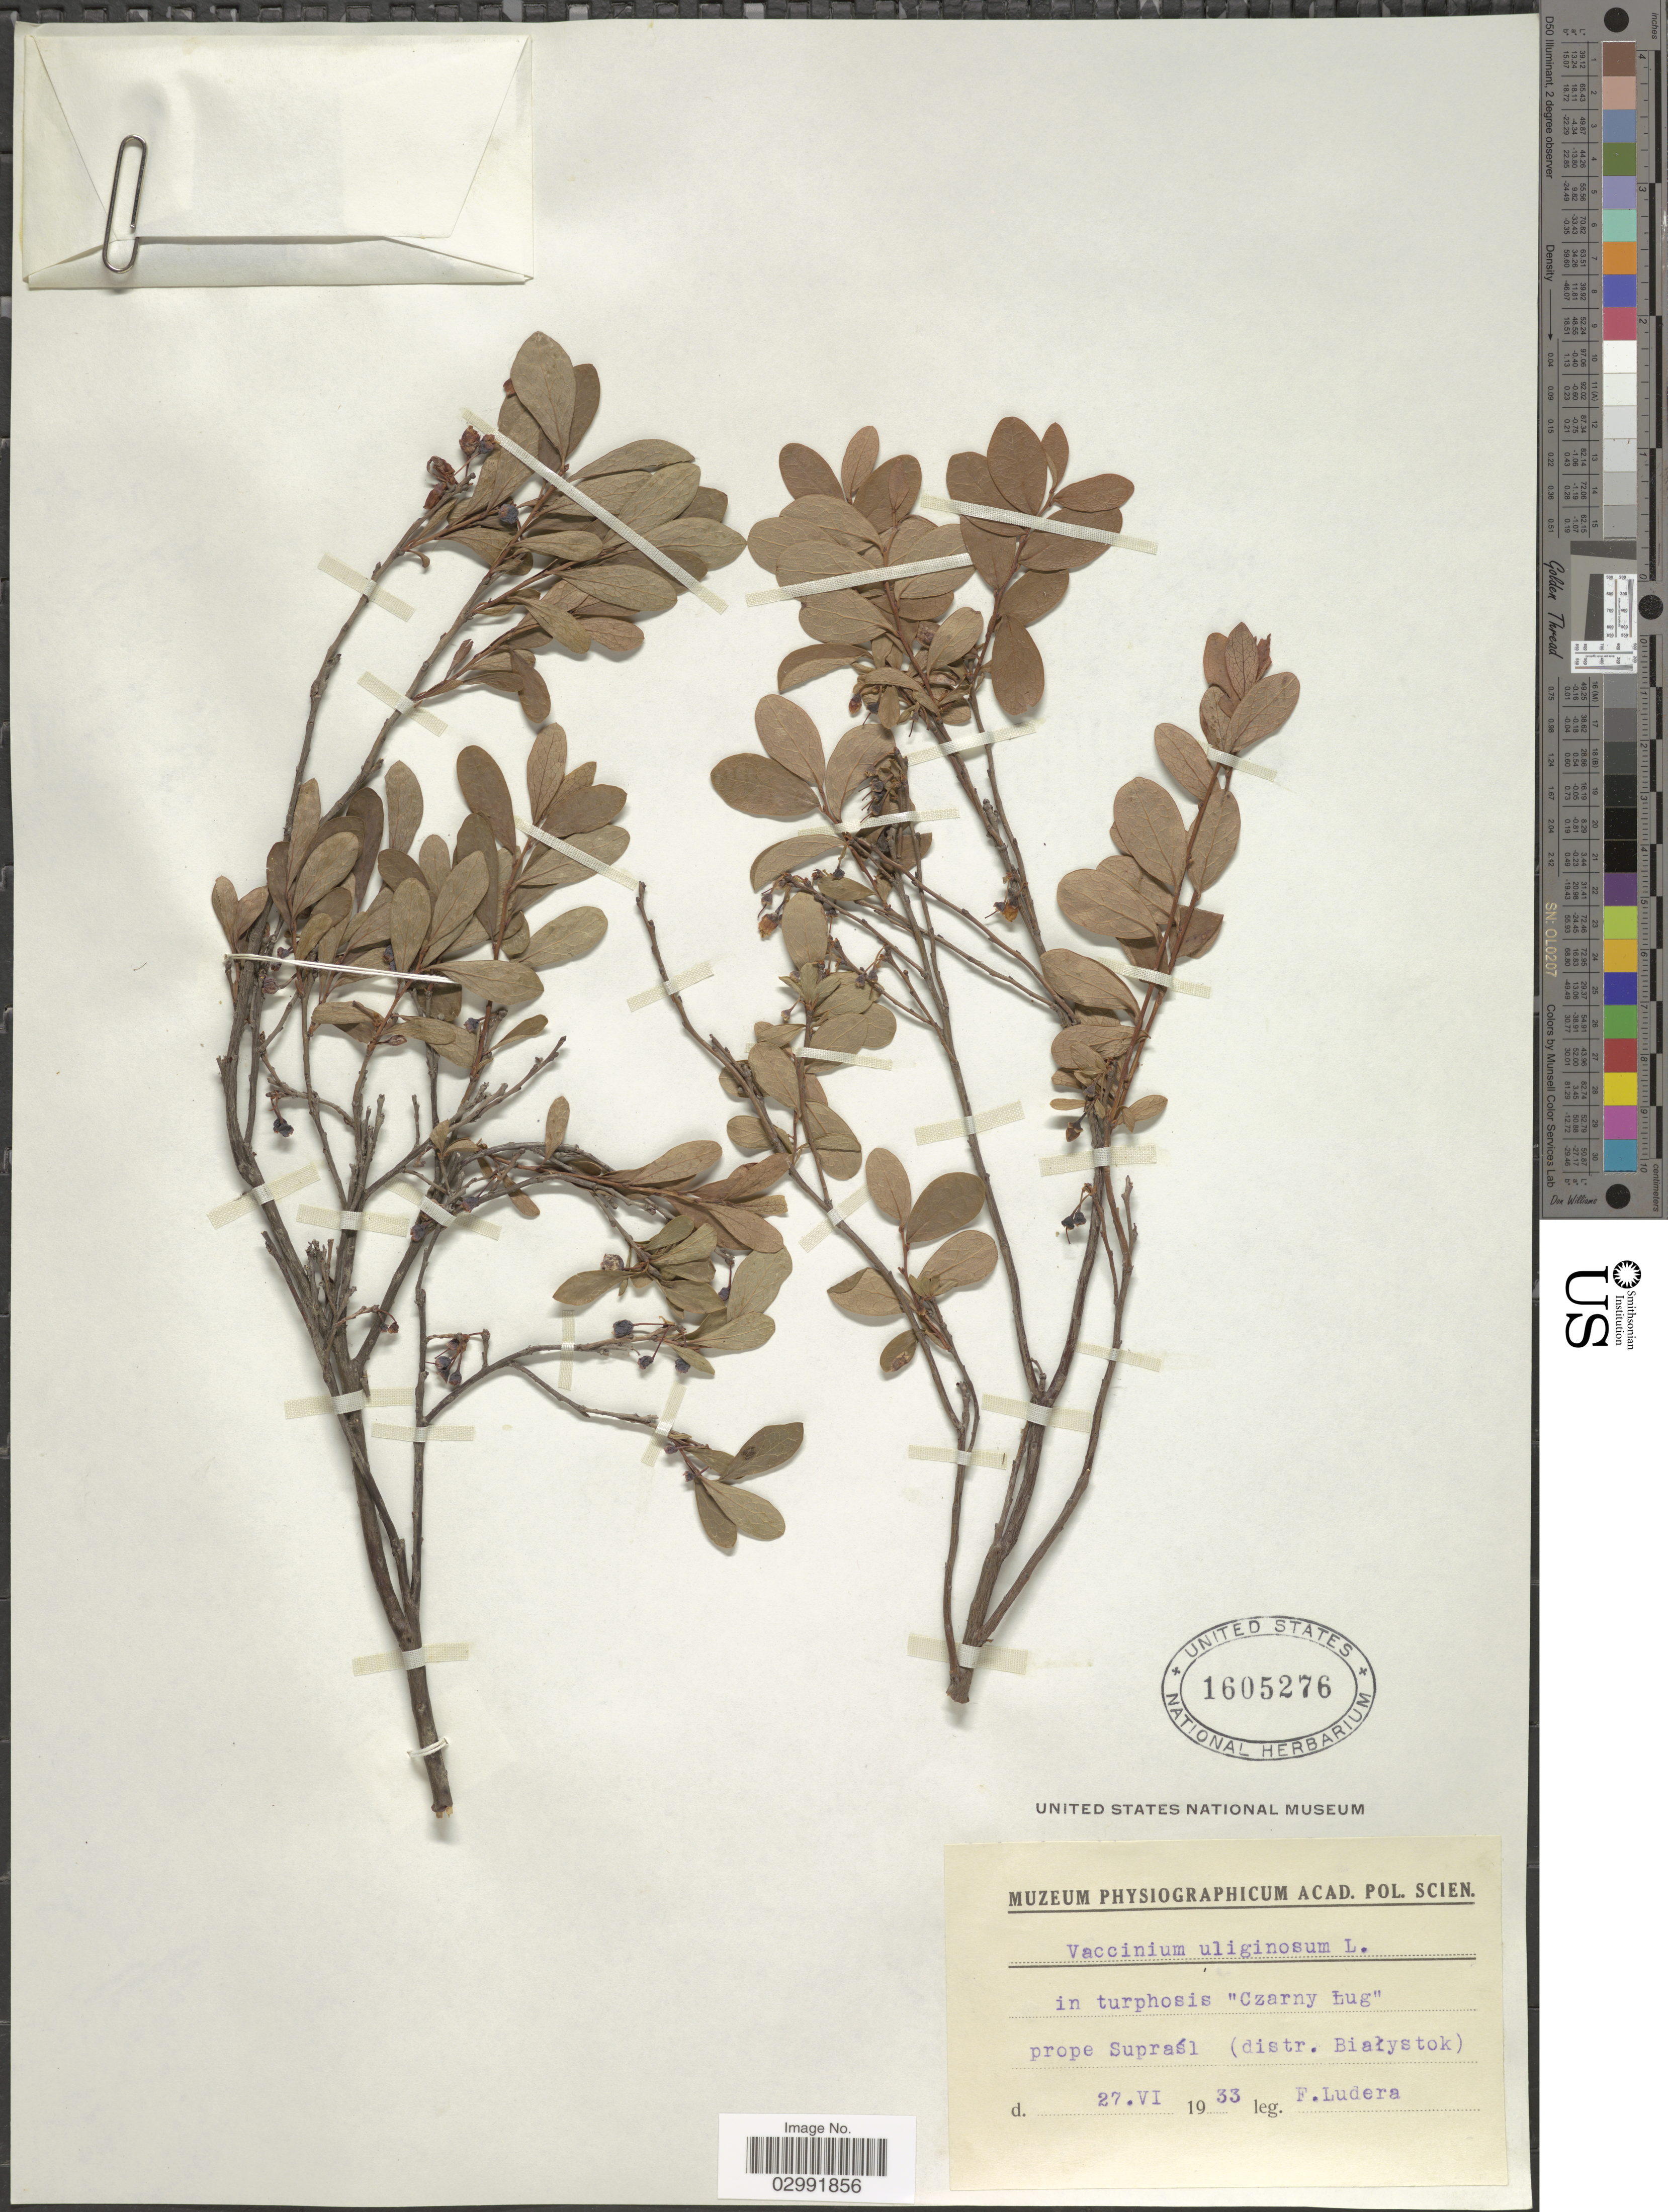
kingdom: Plantae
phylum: Tracheophyta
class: Magnoliopsida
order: Ericales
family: Ericaceae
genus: Vaccinium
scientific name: Vaccinium uliginosum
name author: L.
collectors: F. Ludera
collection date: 1933-06-27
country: Poland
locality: In turphosis "Czarny Ług" prope Suprasl (distr. Białystok).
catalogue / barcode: US 1605276